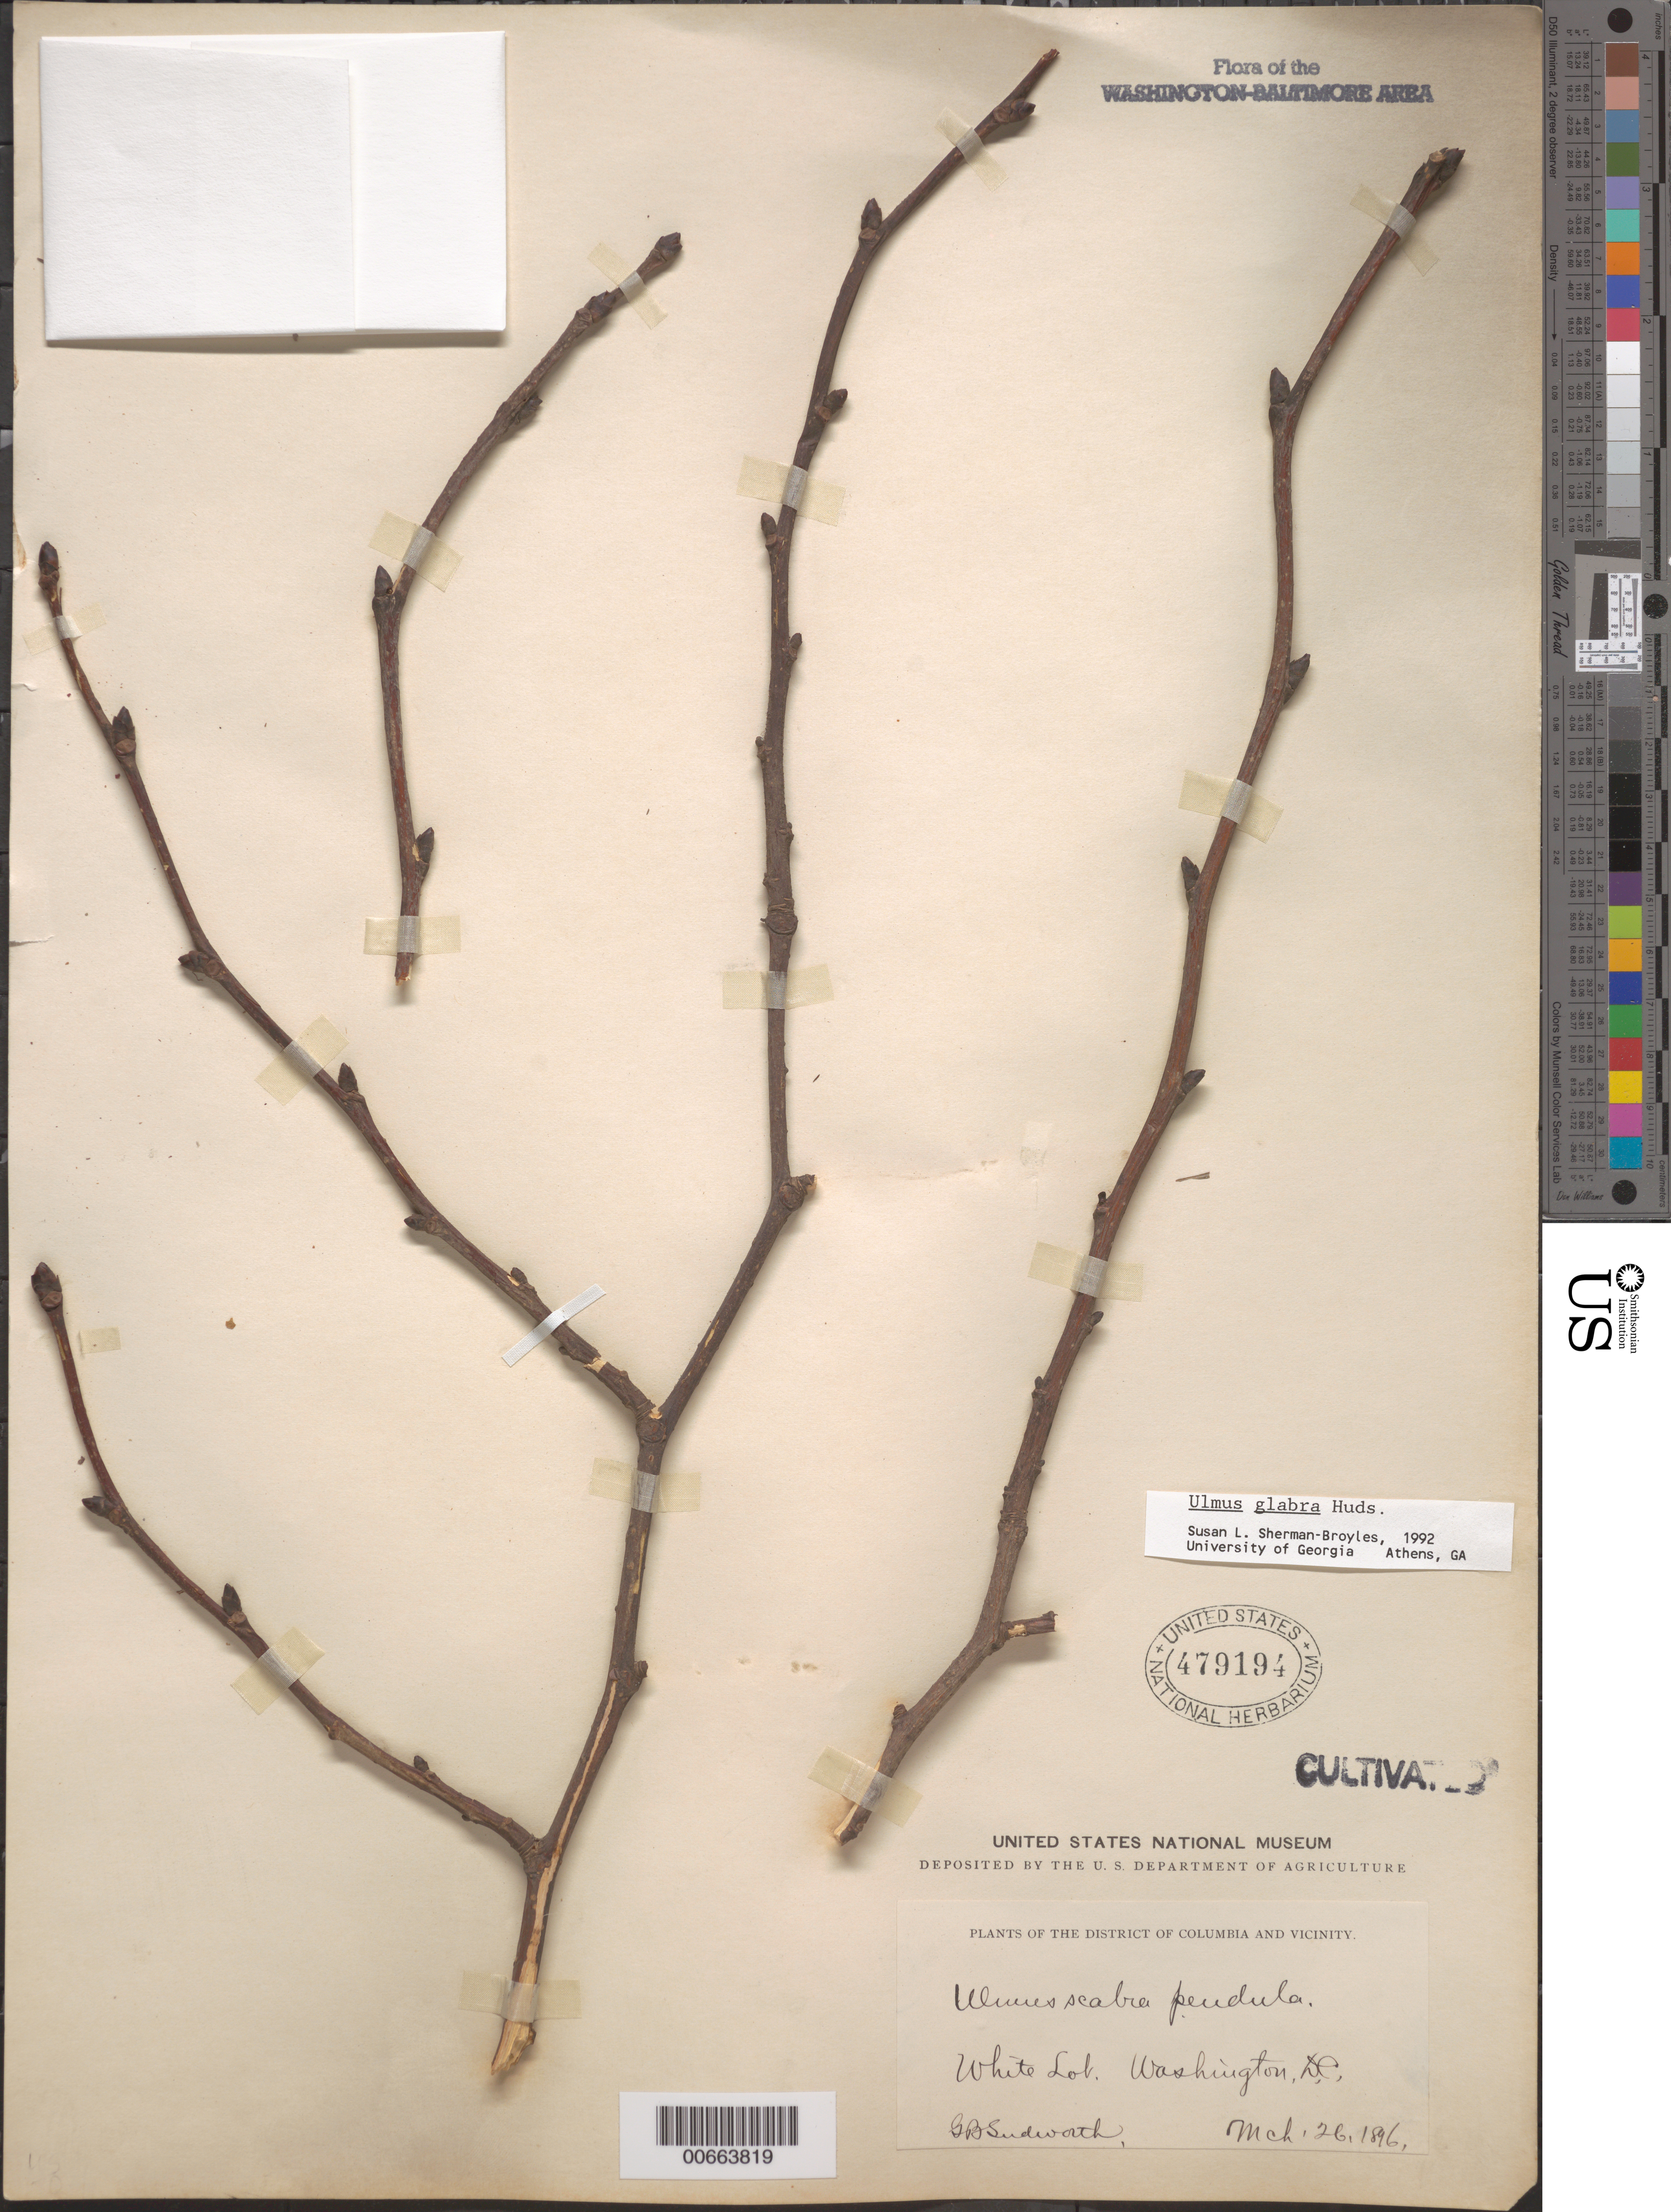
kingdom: Plantae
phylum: Tracheophyta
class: Magnoliopsida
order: Rosales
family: Ulmaceae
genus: Ulmus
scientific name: Ulmus glabra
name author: Huds.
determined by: Sherman-Broyles, Susan L., (GA), University of Georgia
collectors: G. B. Sudworth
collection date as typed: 26 Mar 1896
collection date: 1896-03-26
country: United States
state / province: District of Columbia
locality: White Lot, USDA.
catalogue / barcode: US 479194